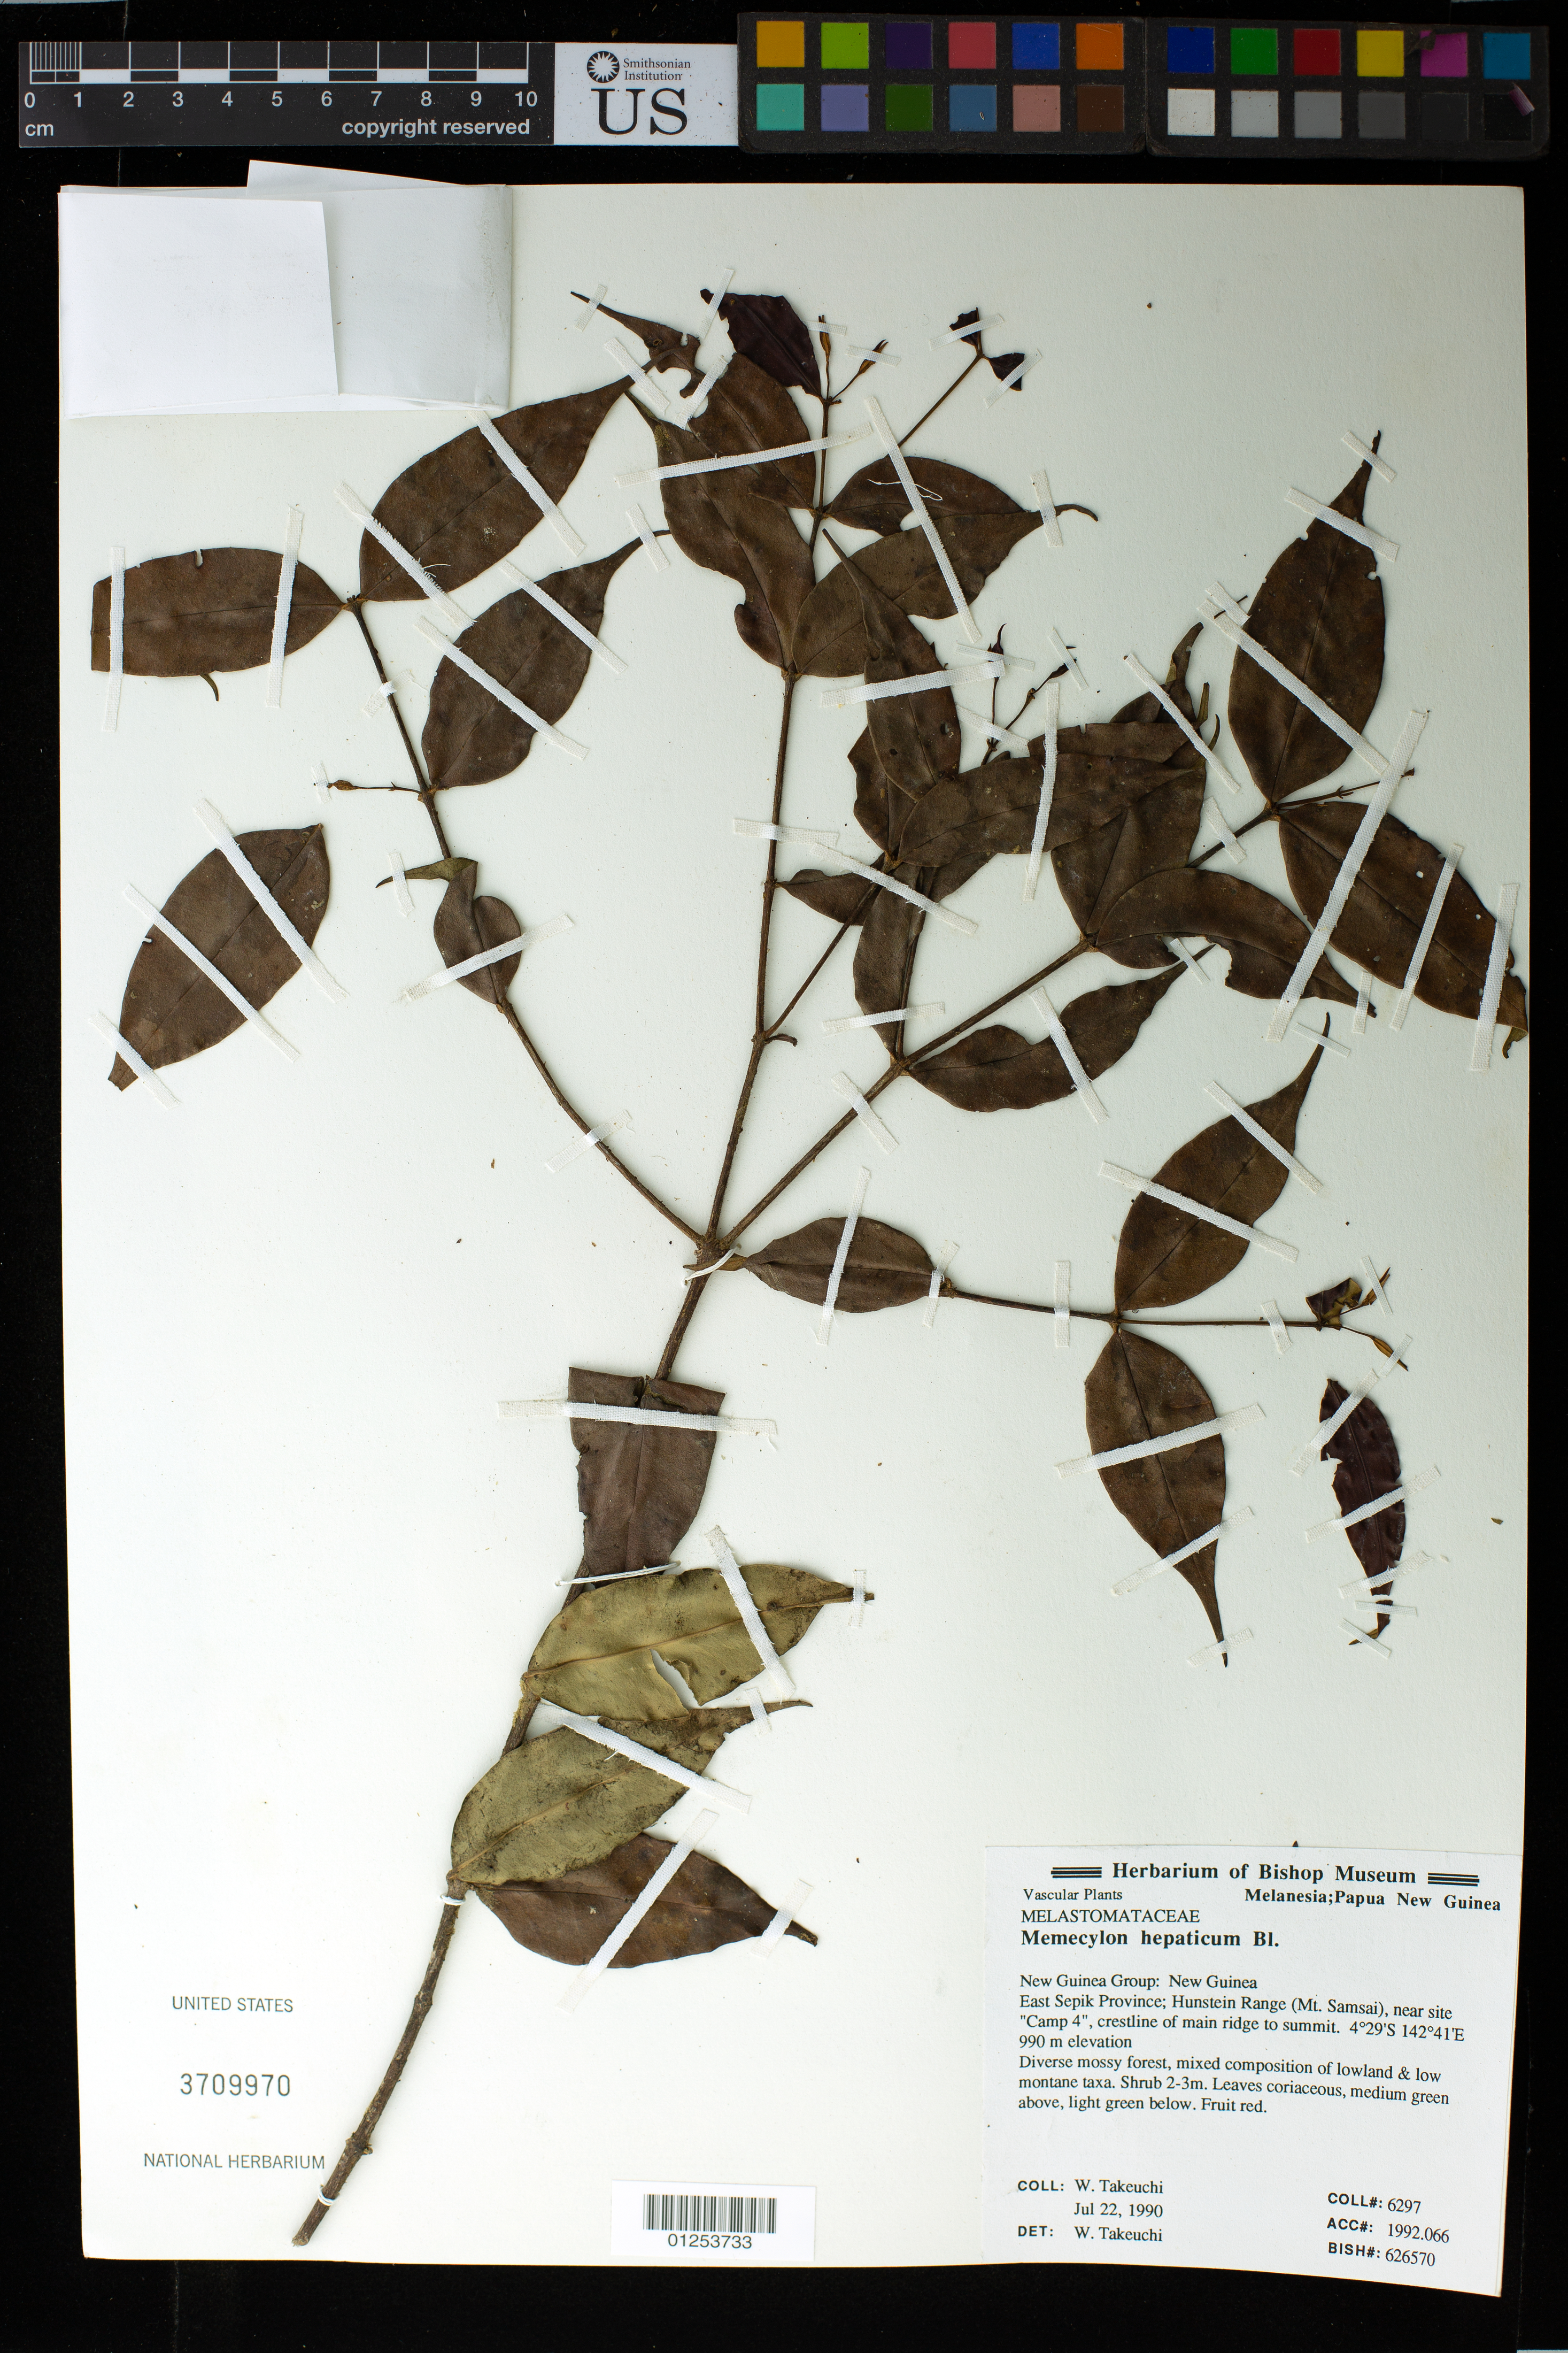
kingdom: Plantae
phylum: Tracheophyta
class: Magnoliopsida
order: Myrtales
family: Melastomataceae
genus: Memecylon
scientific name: Memecylon hepaticum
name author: Blume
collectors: W. N. Takeuchi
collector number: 6297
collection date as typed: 22 Jul 1990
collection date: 1990-07-22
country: Papua New Guinea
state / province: East Sepik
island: New Guinea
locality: Hunstein Range (Mt. Samsai) at the site 'Camp 4,' crestline of main ridge to summit.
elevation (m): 990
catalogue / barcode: US 3709970